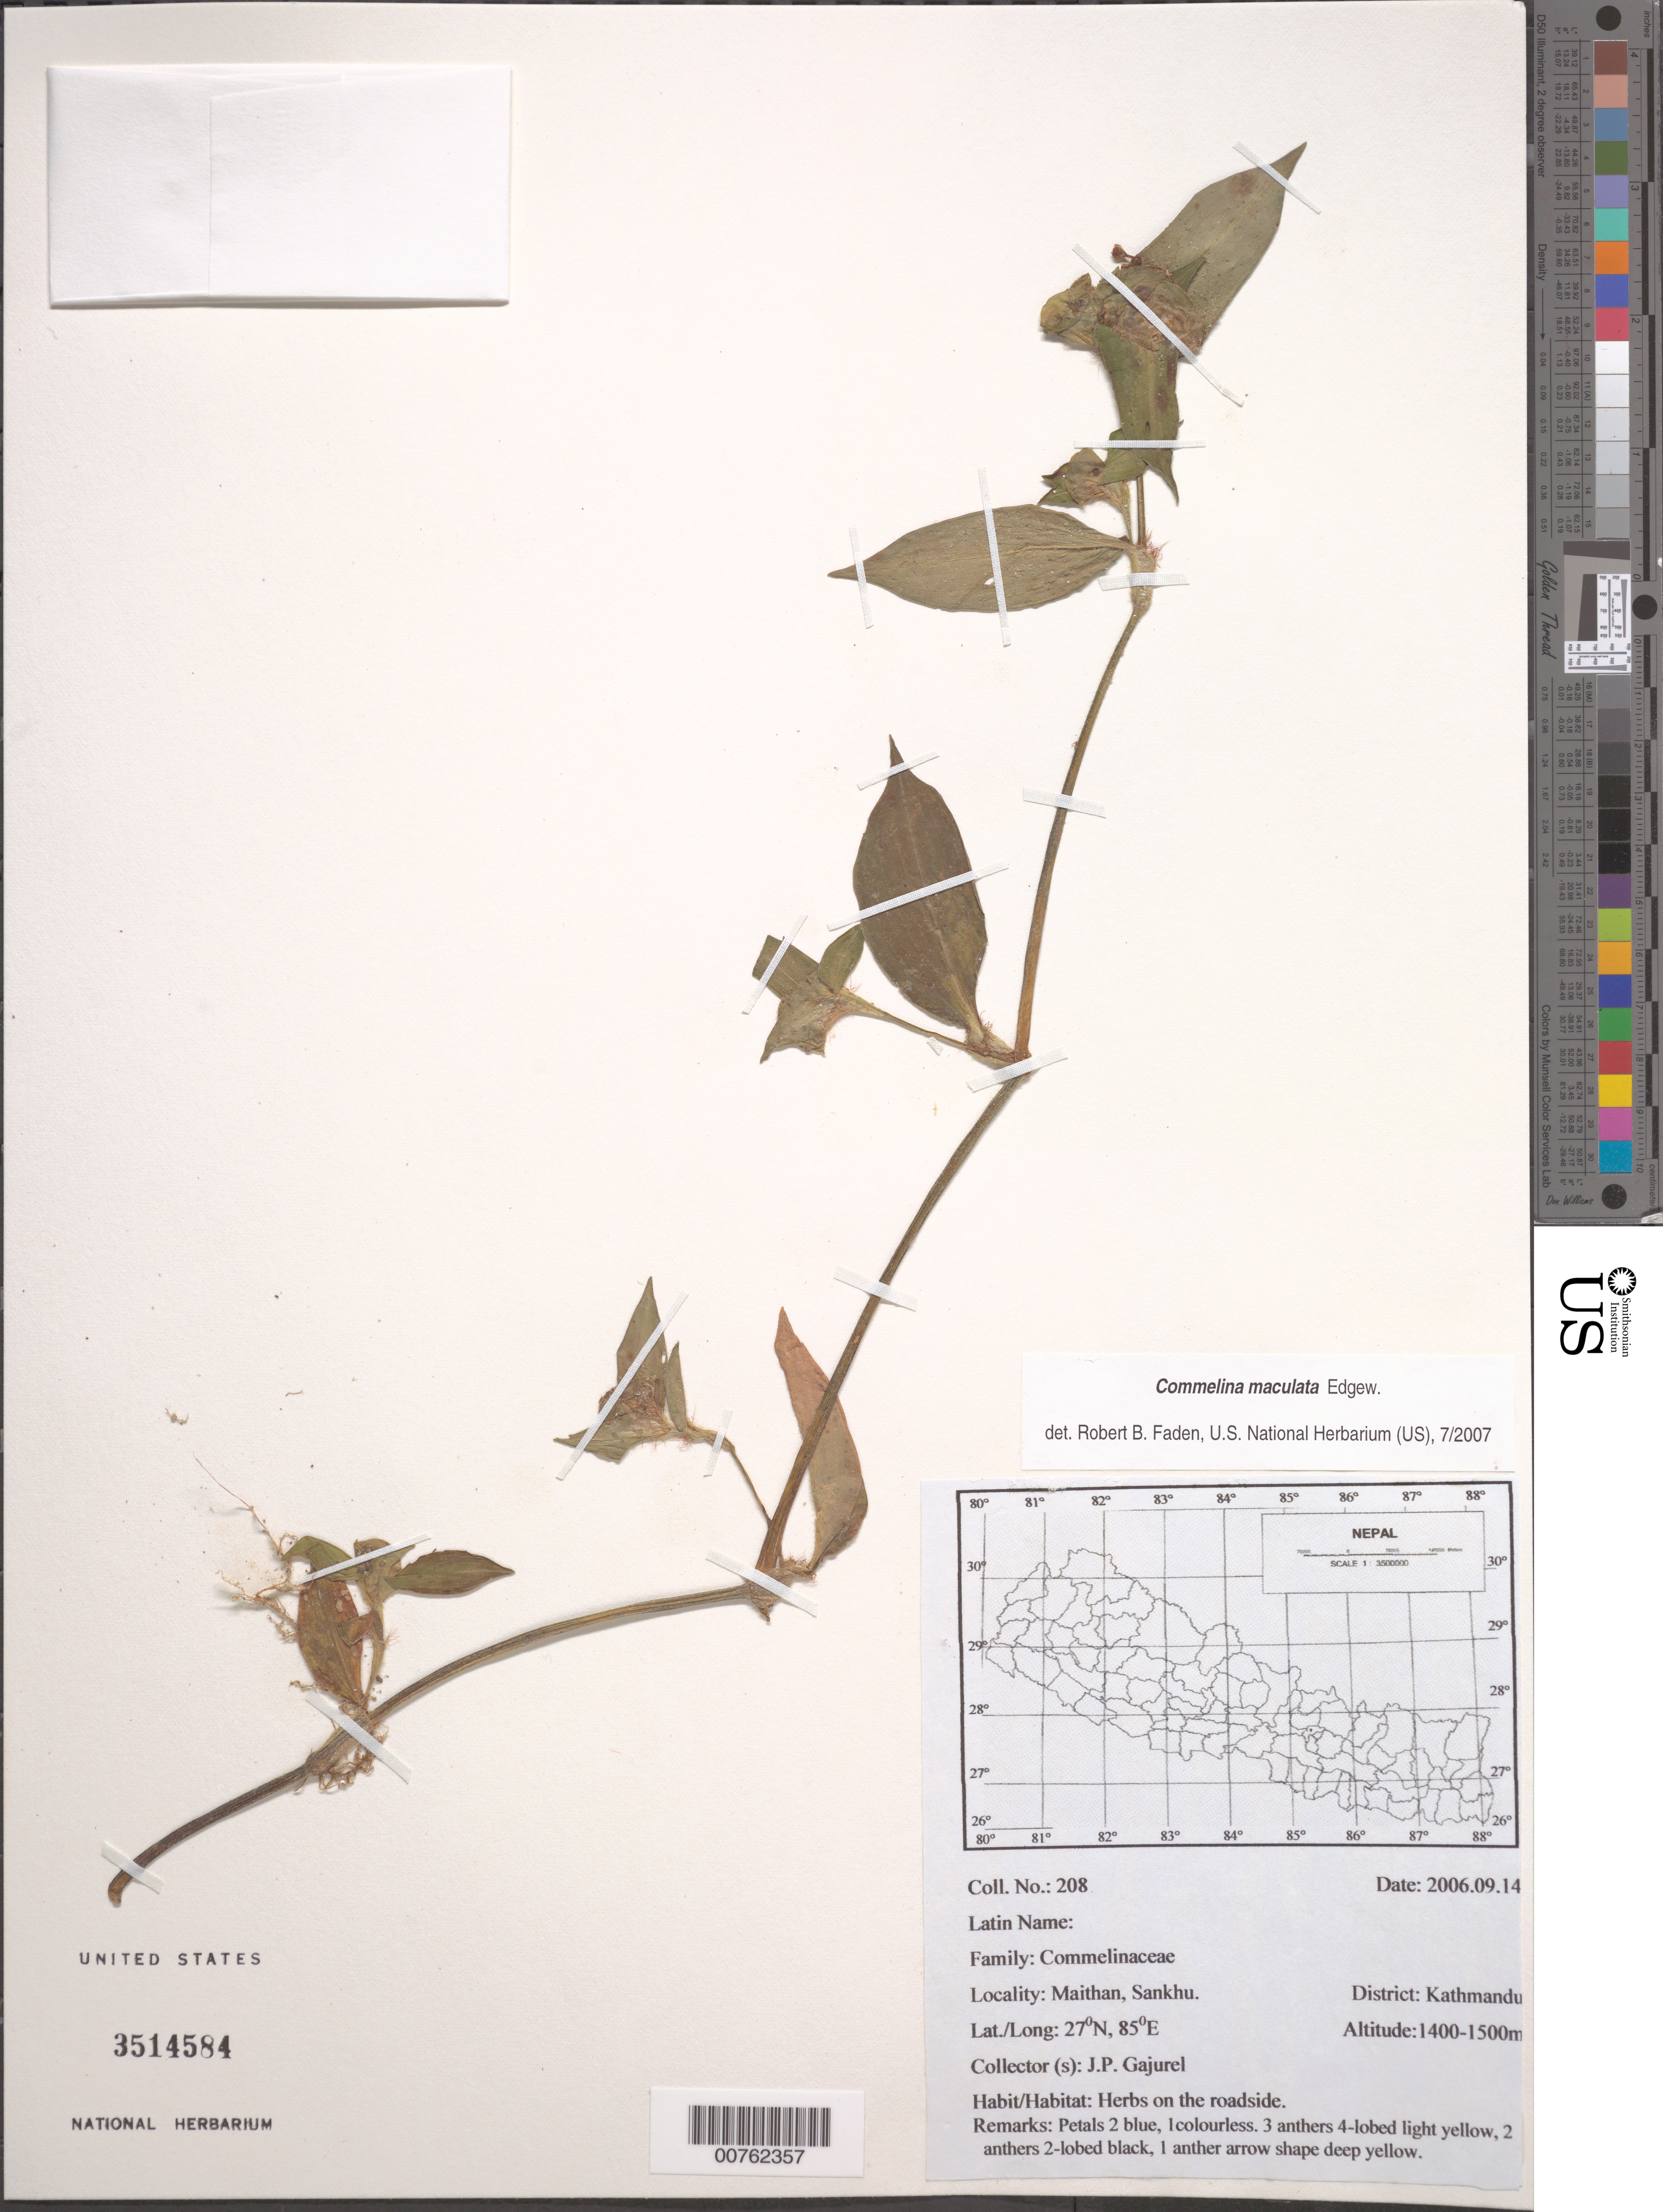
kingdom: Plantae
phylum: Tracheophyta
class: Liliopsida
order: Commelinales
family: Commelinaceae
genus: Commelina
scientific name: Commelina maculata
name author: Edgew.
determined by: Faden, Robert B., (US), Smithsonian Institution - National Museum of Natural History (UNITED STATES)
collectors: J. Gajurel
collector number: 208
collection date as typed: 14 Sep 2006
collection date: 2006-09-14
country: Nepal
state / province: Bagmati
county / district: Kathmandu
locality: Maithan, Sankhu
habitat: Herbs on the roadside.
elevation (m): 1400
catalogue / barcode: US 3514584